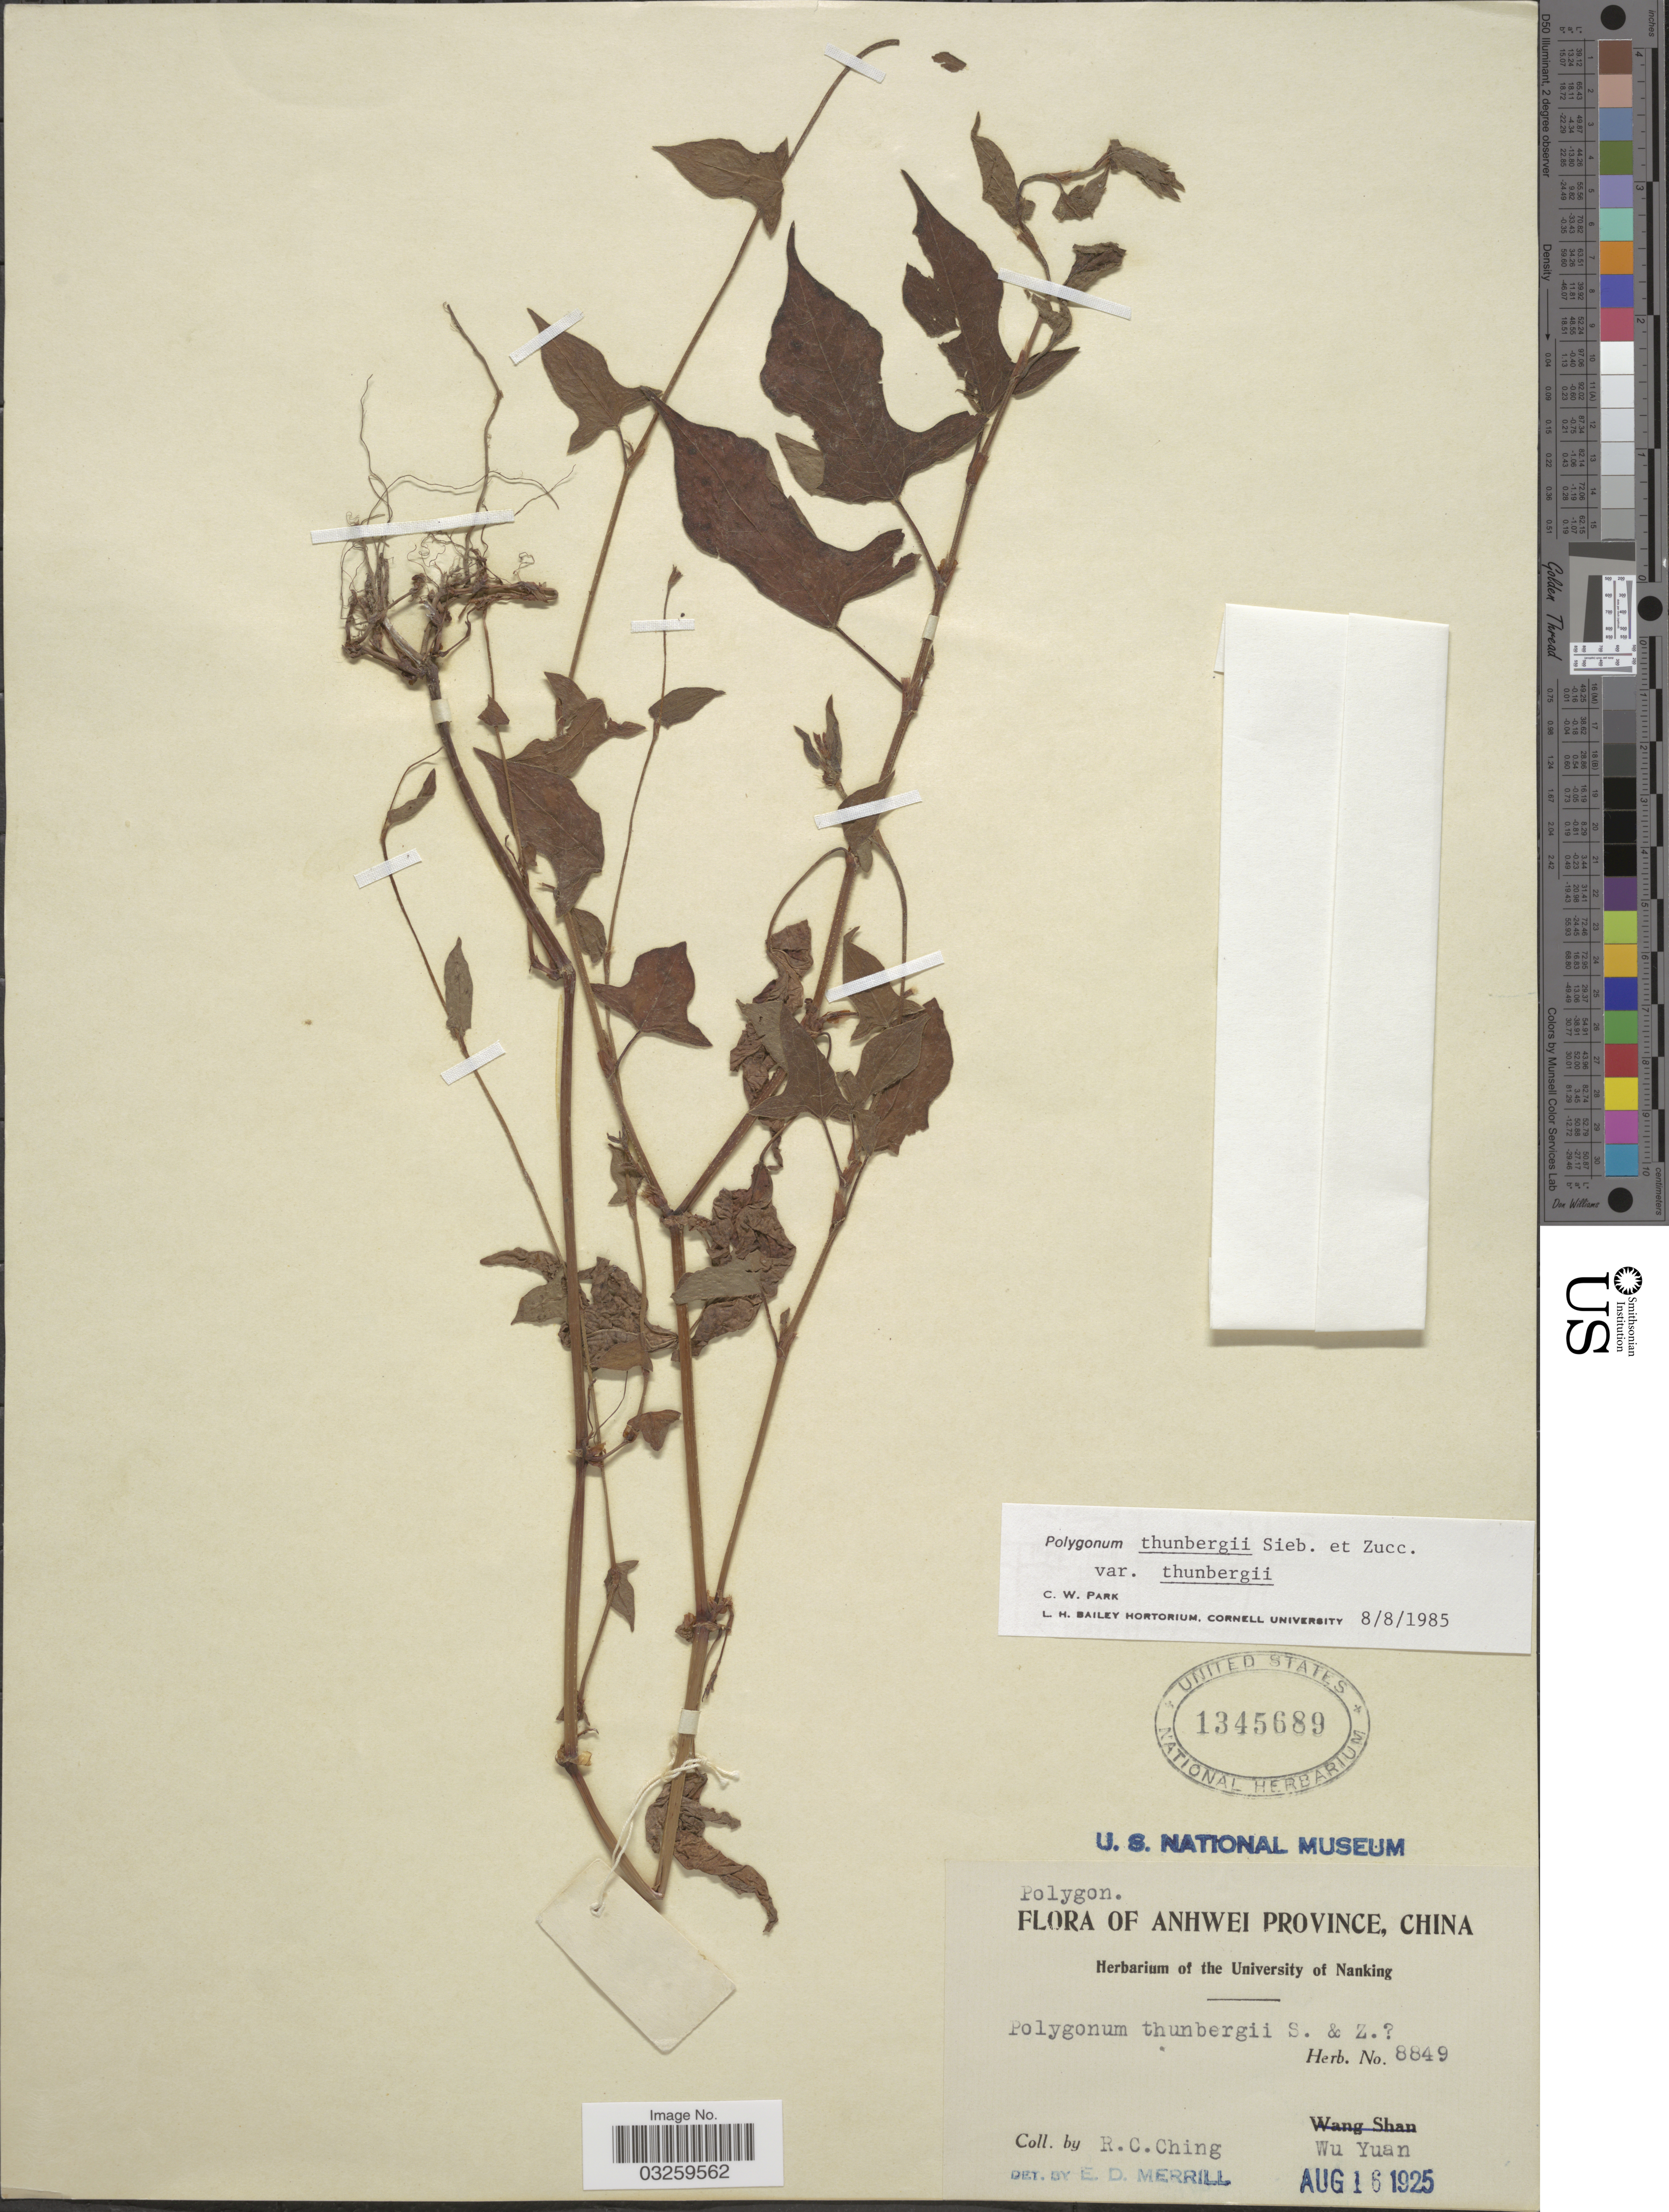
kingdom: Plantae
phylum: Tracheophyta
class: Magnoliopsida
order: Caryophyllales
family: Polygonaceae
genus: Polygonum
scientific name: Polygonum thunbergii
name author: Siebold & Zucc.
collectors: R. C. Ching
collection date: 1925-08-16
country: China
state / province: Anhui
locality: Anhwei Province, Wu Yuan.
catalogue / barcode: US 1345689